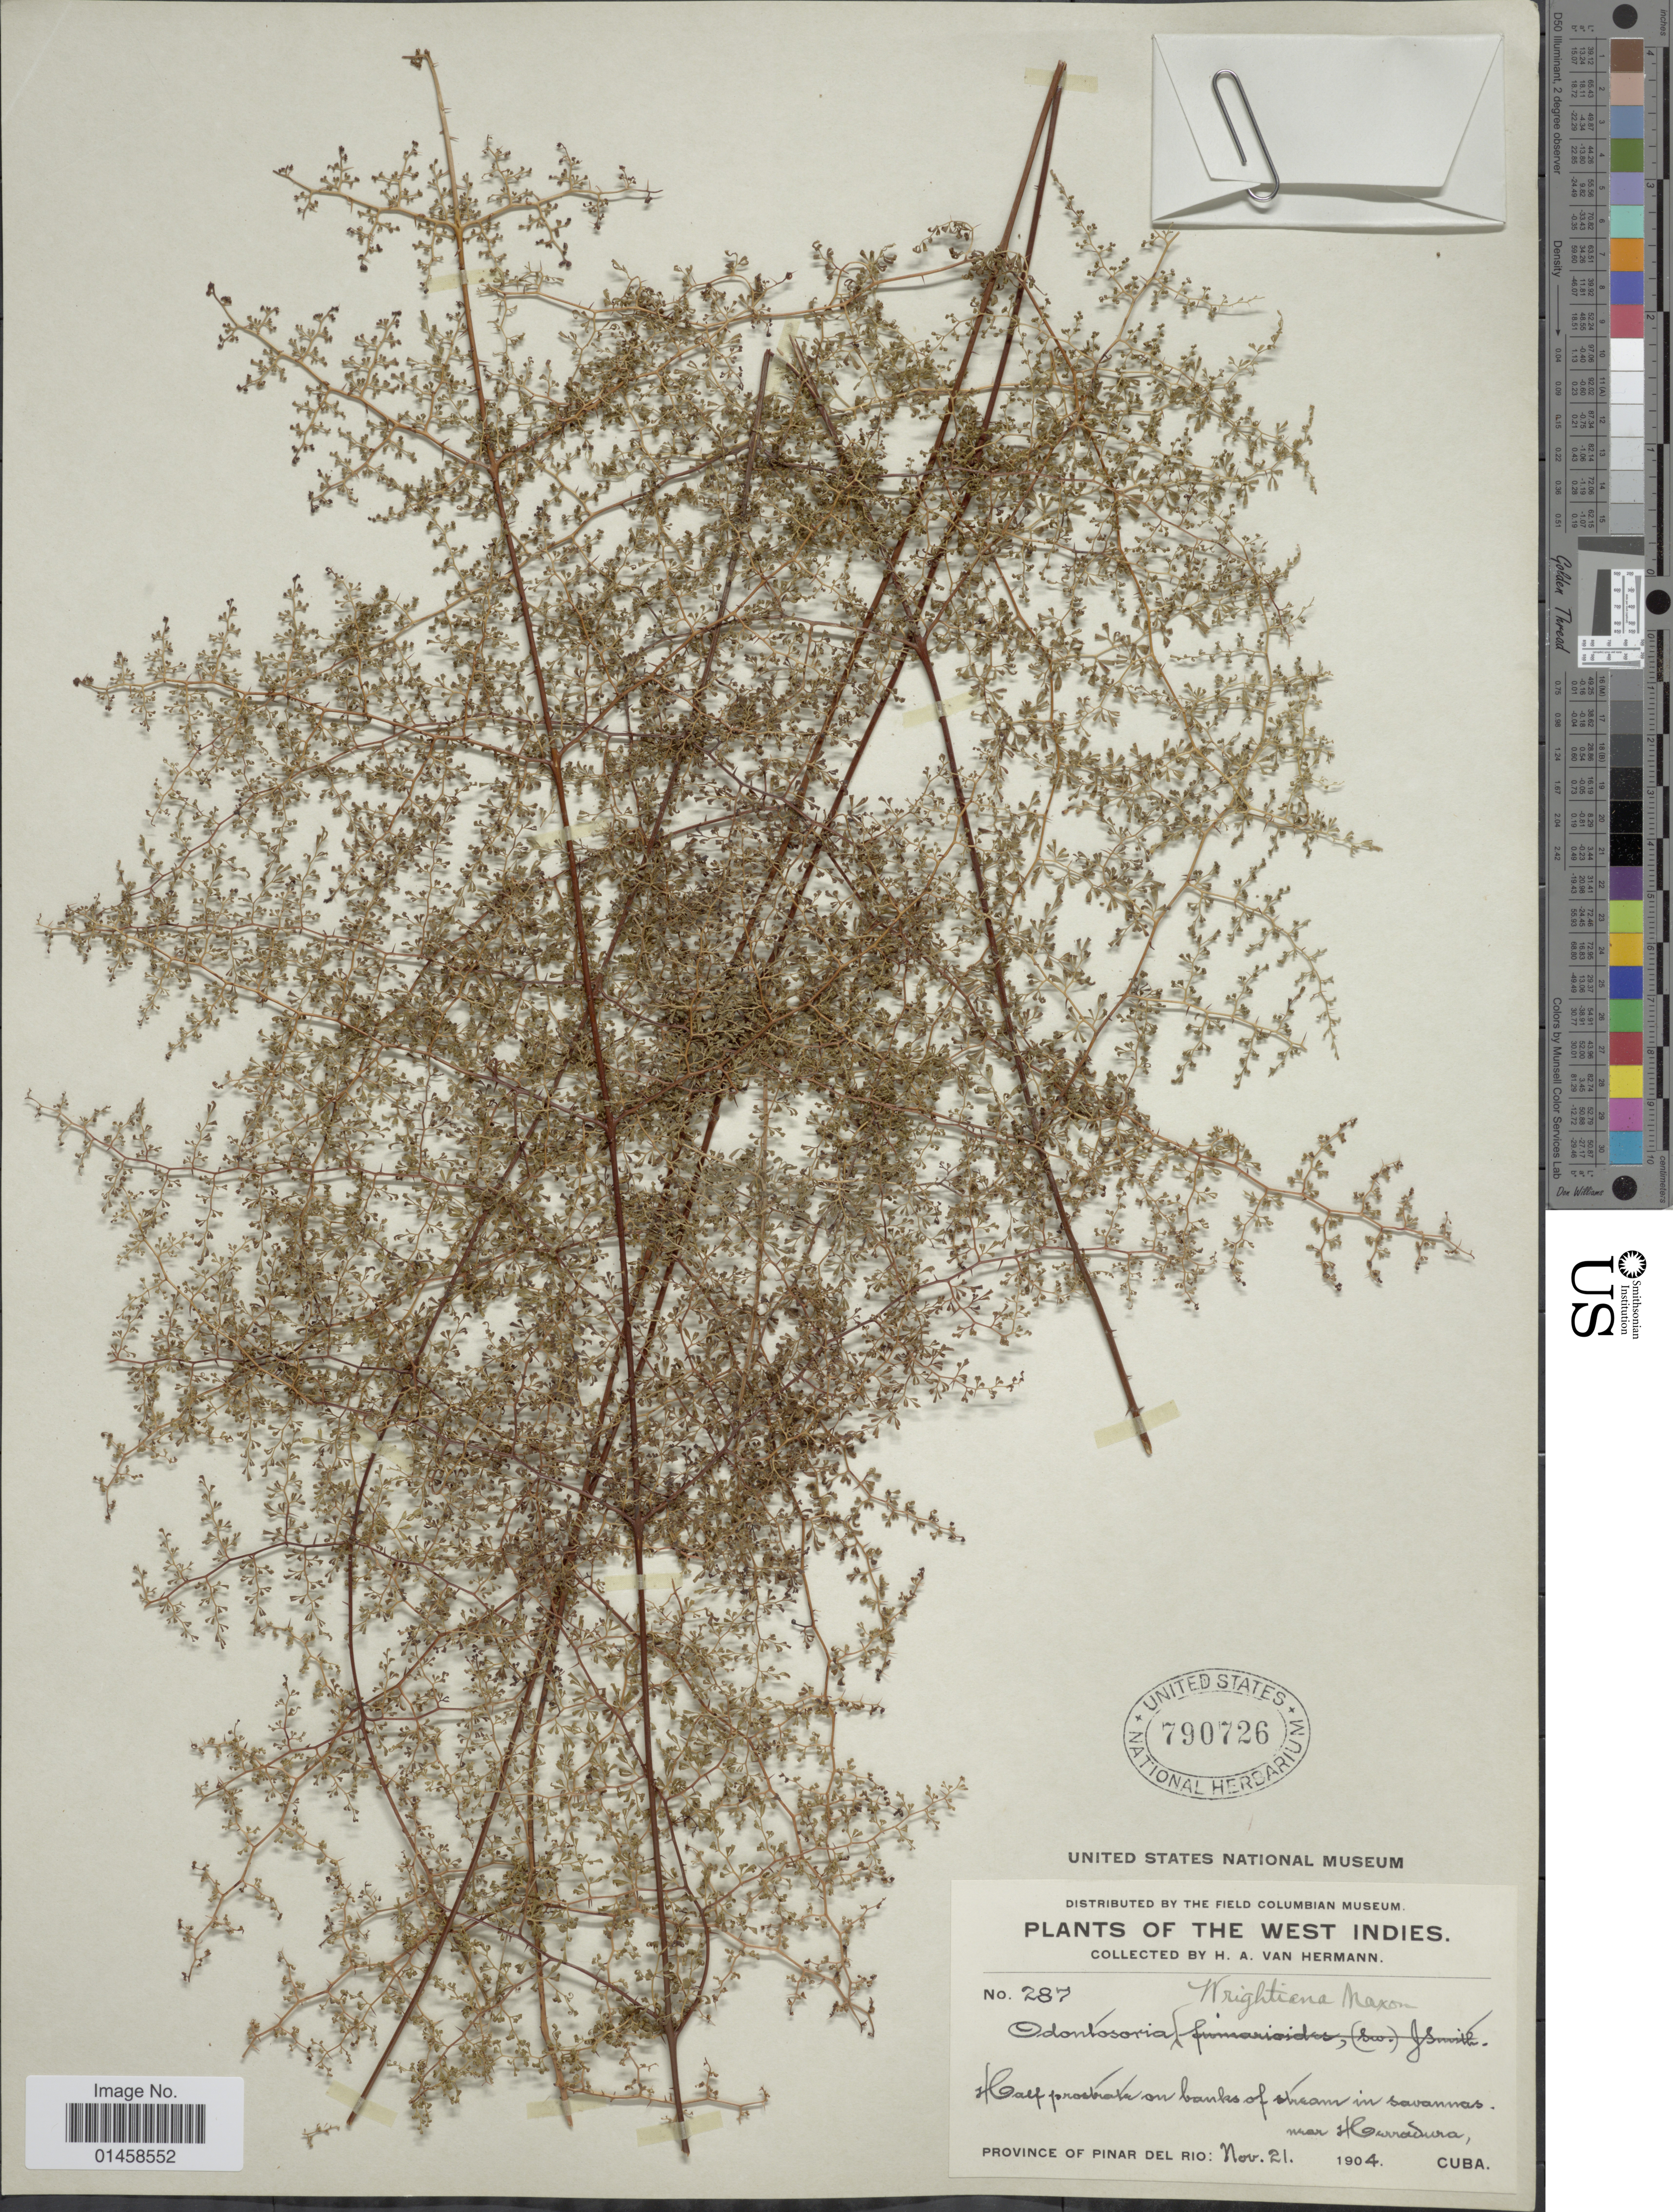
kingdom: Plantae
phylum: Tracheophyta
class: Polypodiopsida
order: Polypodiales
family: Lindsaeaceae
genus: Odontosoria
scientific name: Odontosoria wrightiana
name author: Maxon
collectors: H. A. Van Hermann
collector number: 287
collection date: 1904-11-21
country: Cuba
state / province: Pinar del Río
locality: Near Herradura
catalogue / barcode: US 790726